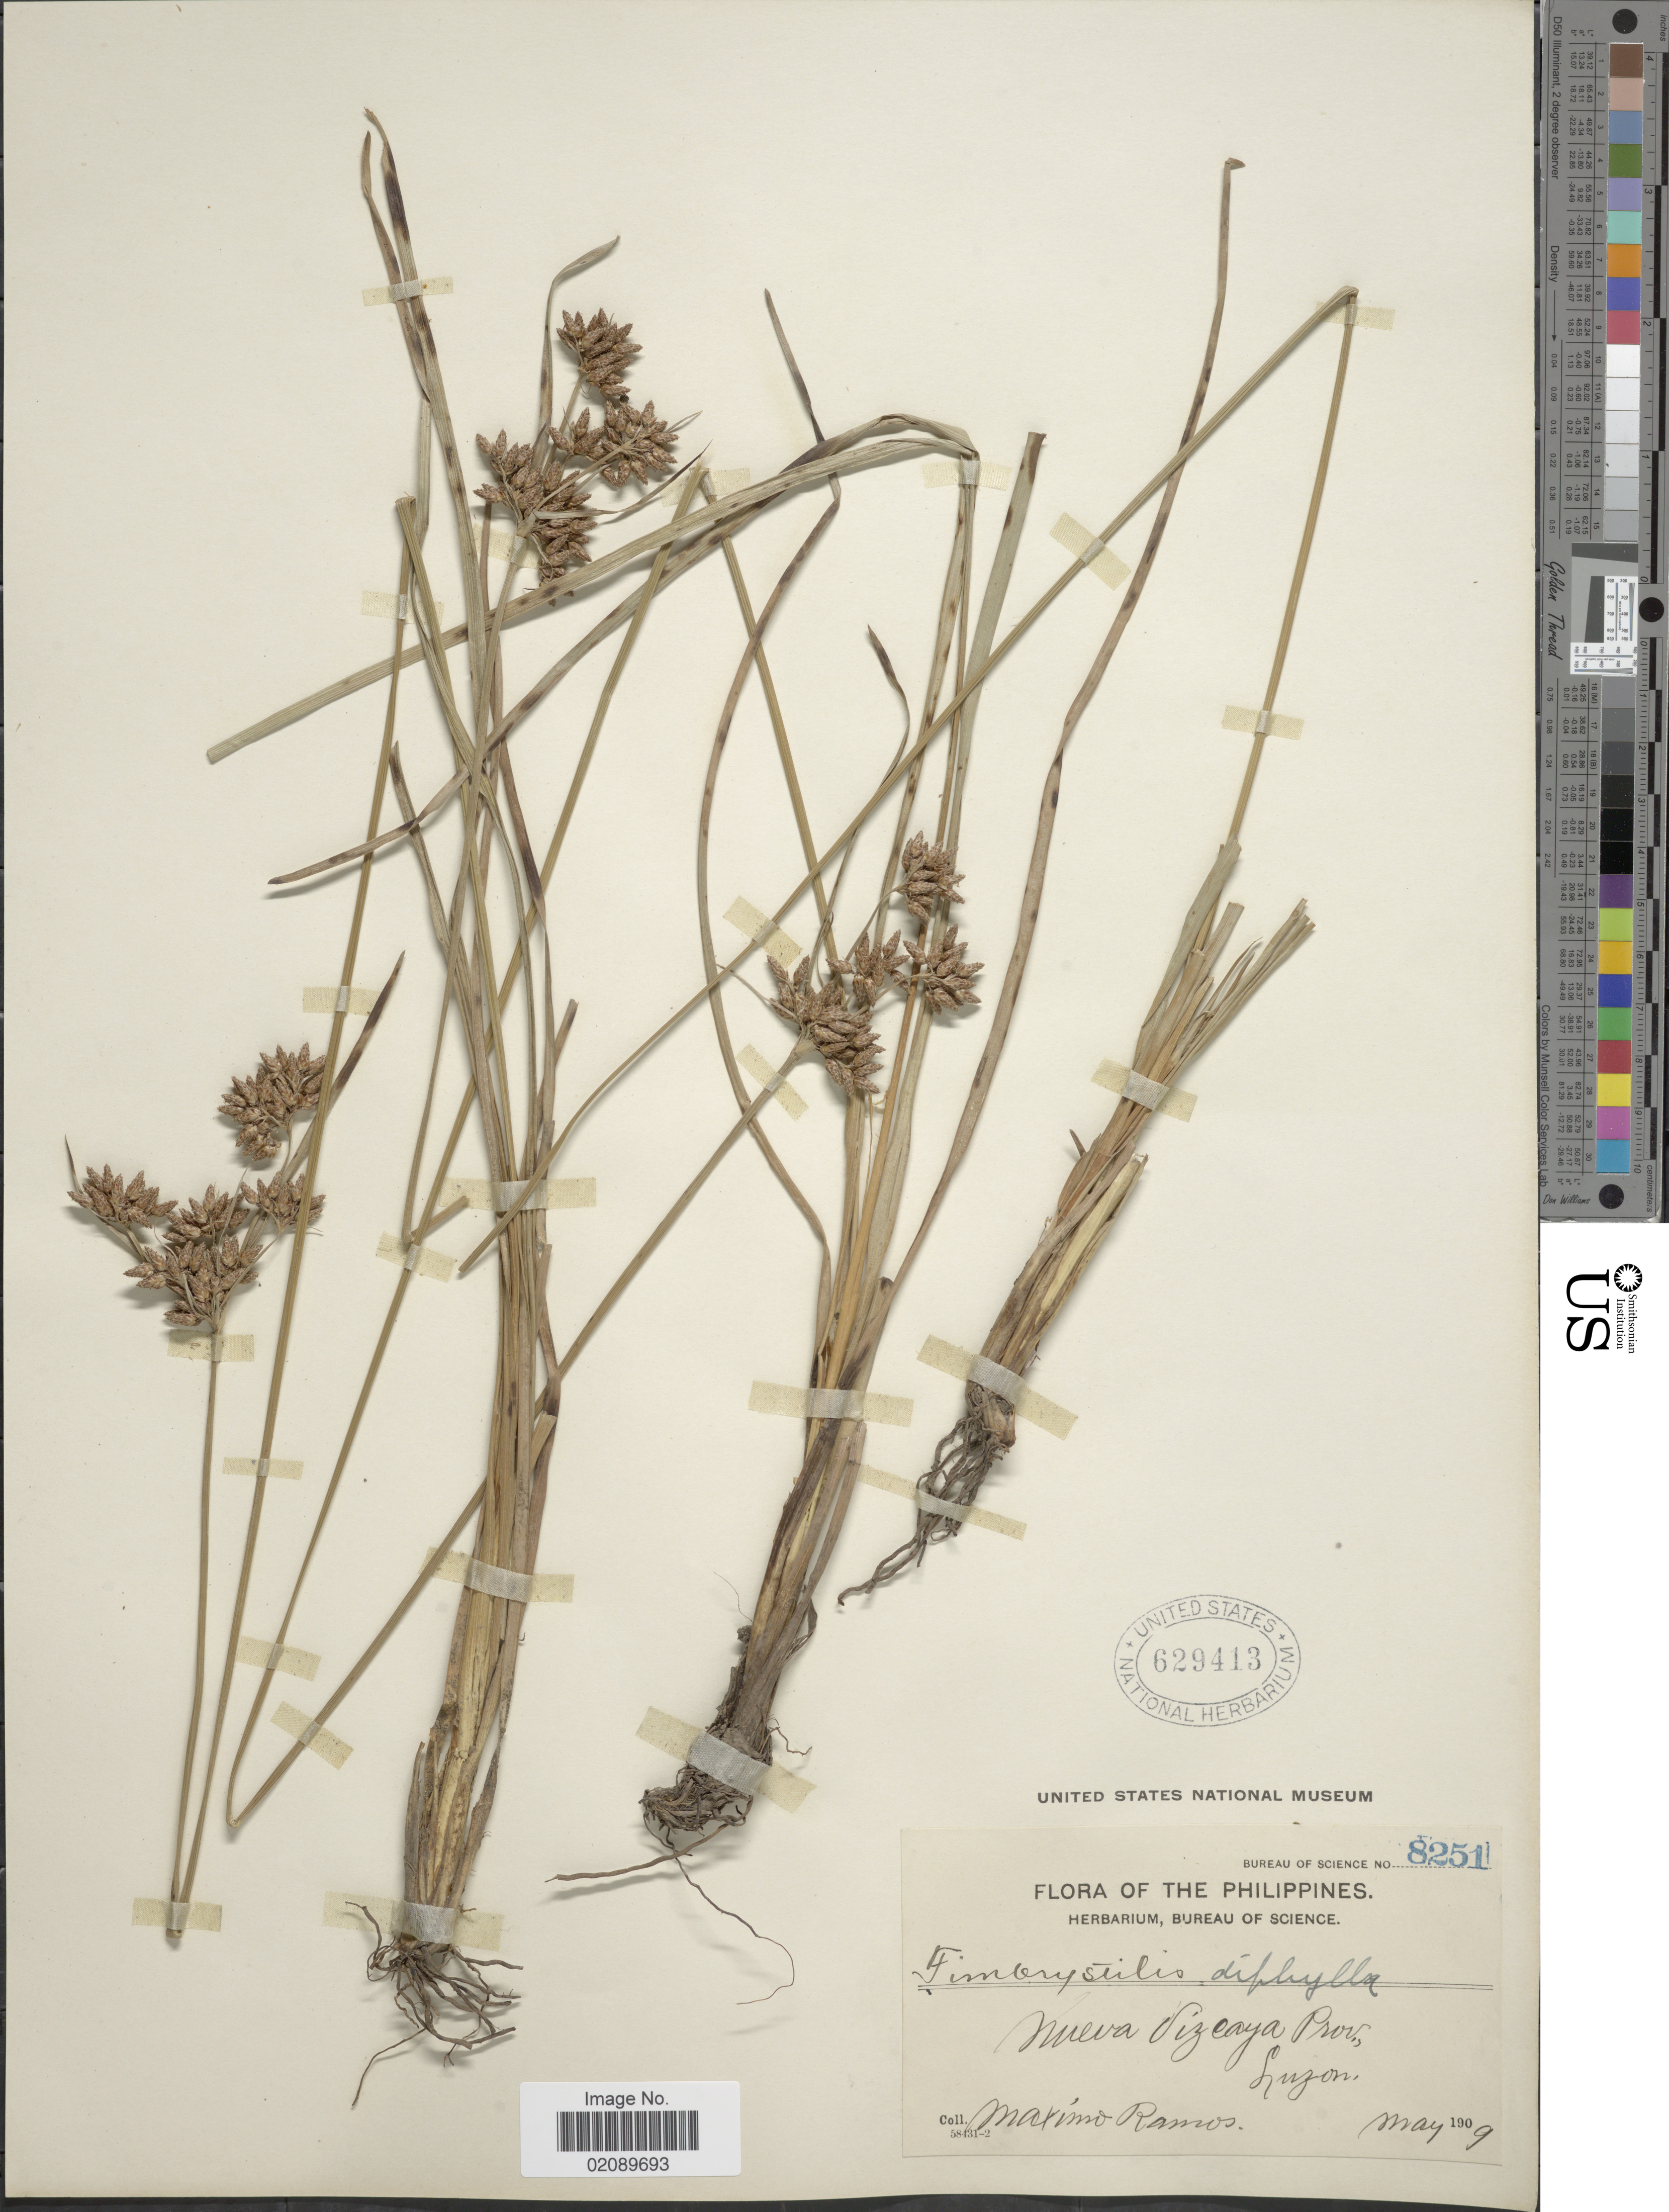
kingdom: Plantae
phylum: Tracheophyta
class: Liliopsida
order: Poales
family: Cyperaceae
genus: Fimbristylis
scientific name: Fimbristylis annua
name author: (All.) Roem. & Schult.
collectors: M. Ramos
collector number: Bureau of Science 8251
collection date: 1909-05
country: Philippines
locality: Nueva Vizcaya Prov., Luzon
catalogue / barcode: US 629413